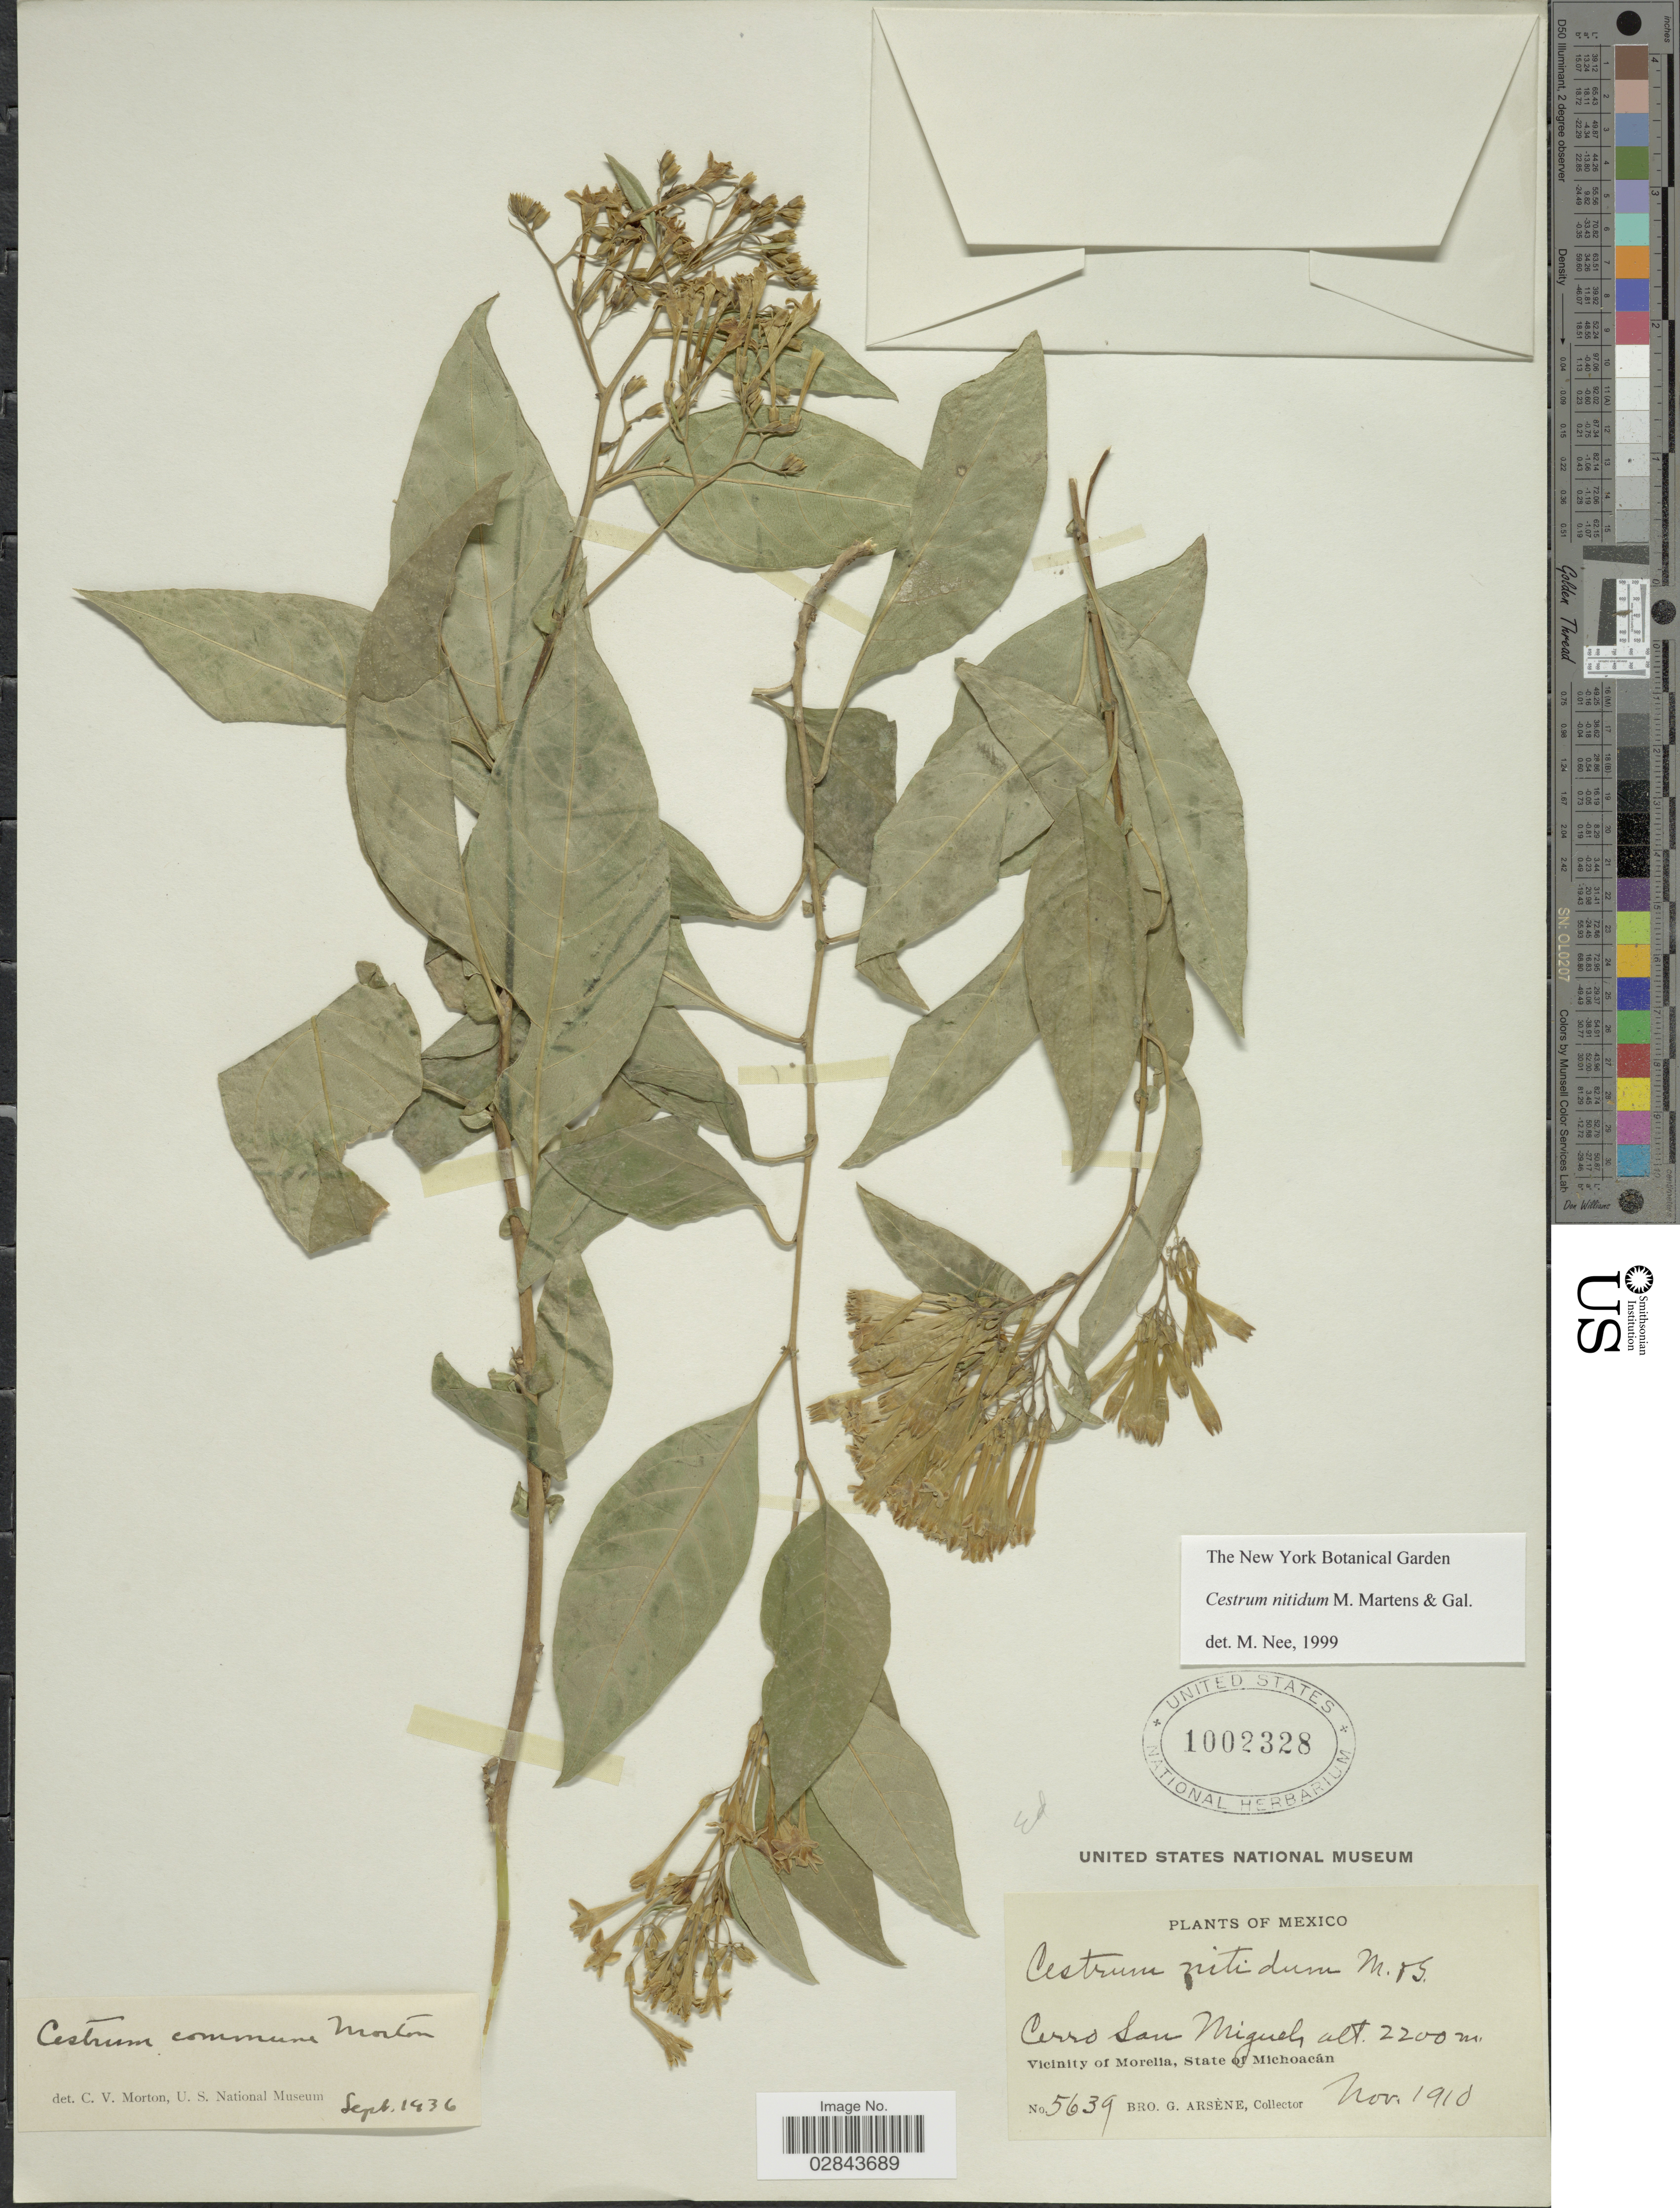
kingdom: Plantae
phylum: Tracheophyta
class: Magnoliopsida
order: Solanales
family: Solanaceae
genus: Cestrum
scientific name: Cestrum nitidum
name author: M. Martens & Galeotti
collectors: Bro. G. Arsène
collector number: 5639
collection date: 1910-11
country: Mexico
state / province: Michoacán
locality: Cerro San Miguel, Vicinity of Morelia.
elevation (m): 2200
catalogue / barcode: US 1002328